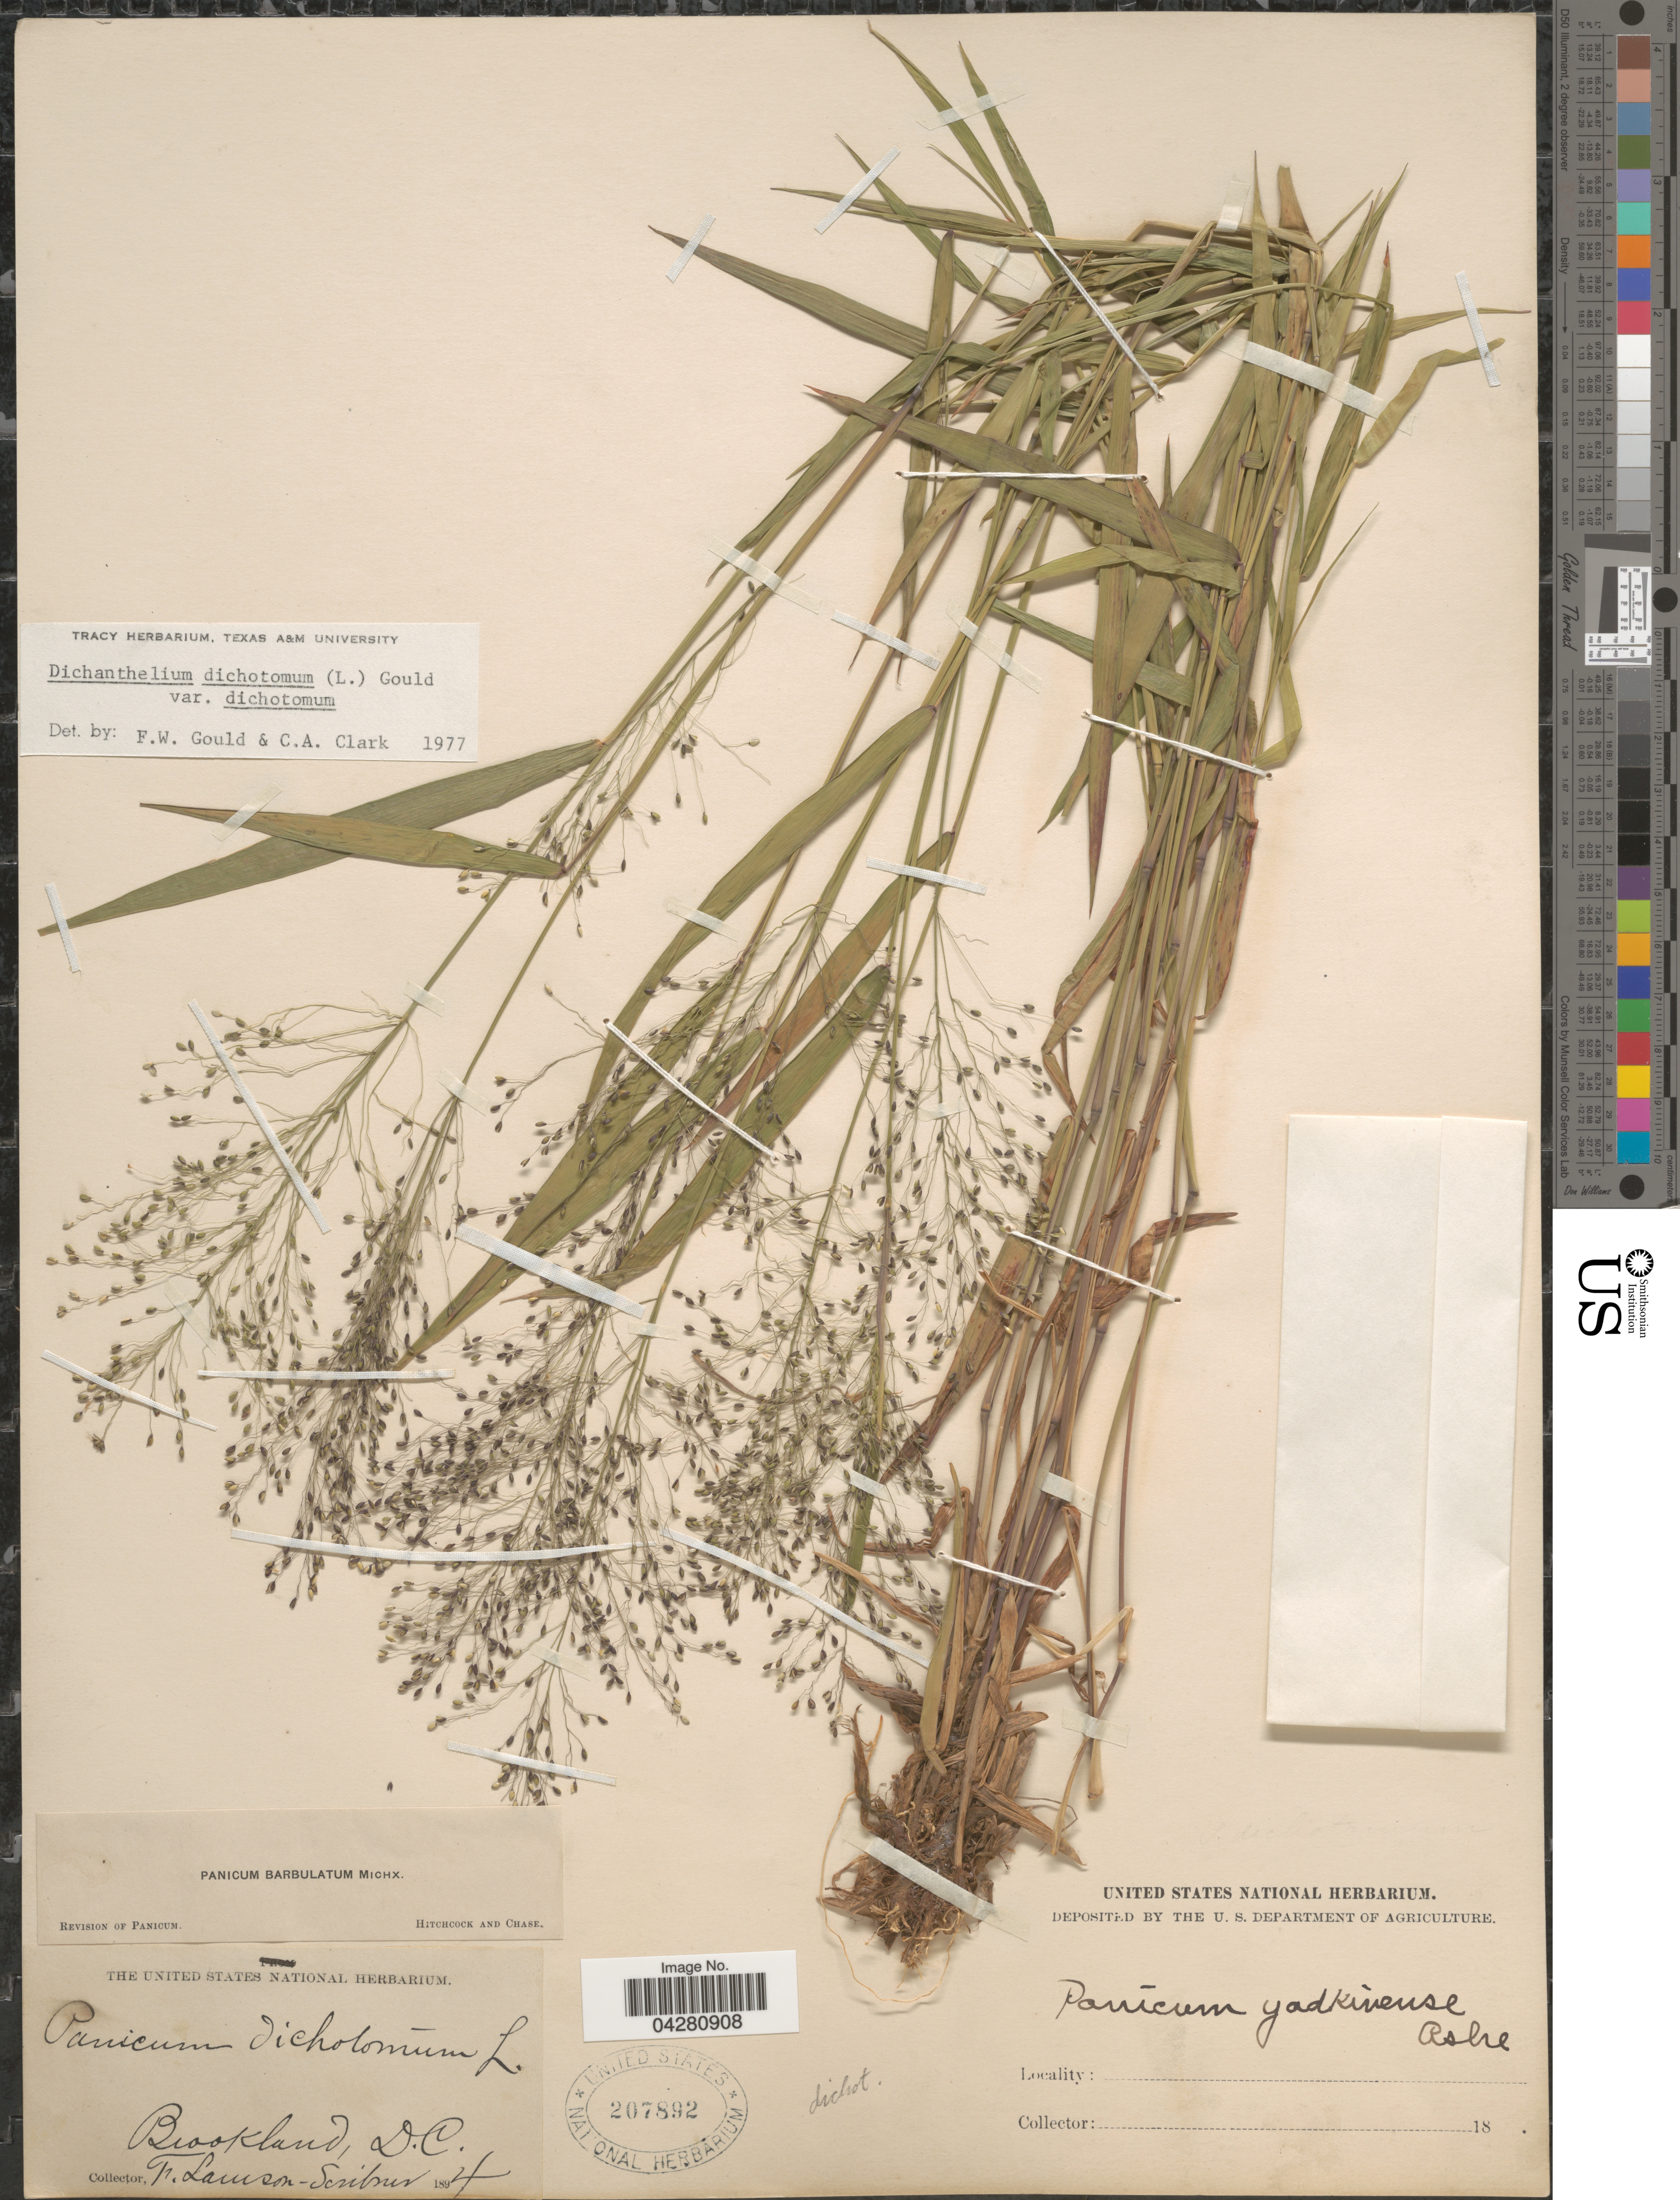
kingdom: Plantae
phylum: Tracheophyta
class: Liliopsida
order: Poales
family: Poaceae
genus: Dichanthelium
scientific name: Dichanthelium dichotomum var. dichotomum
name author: (L.) Gould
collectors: F. Lamson-Scribner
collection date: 1894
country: United States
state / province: District of Columbia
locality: Brookland.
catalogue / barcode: US 207892